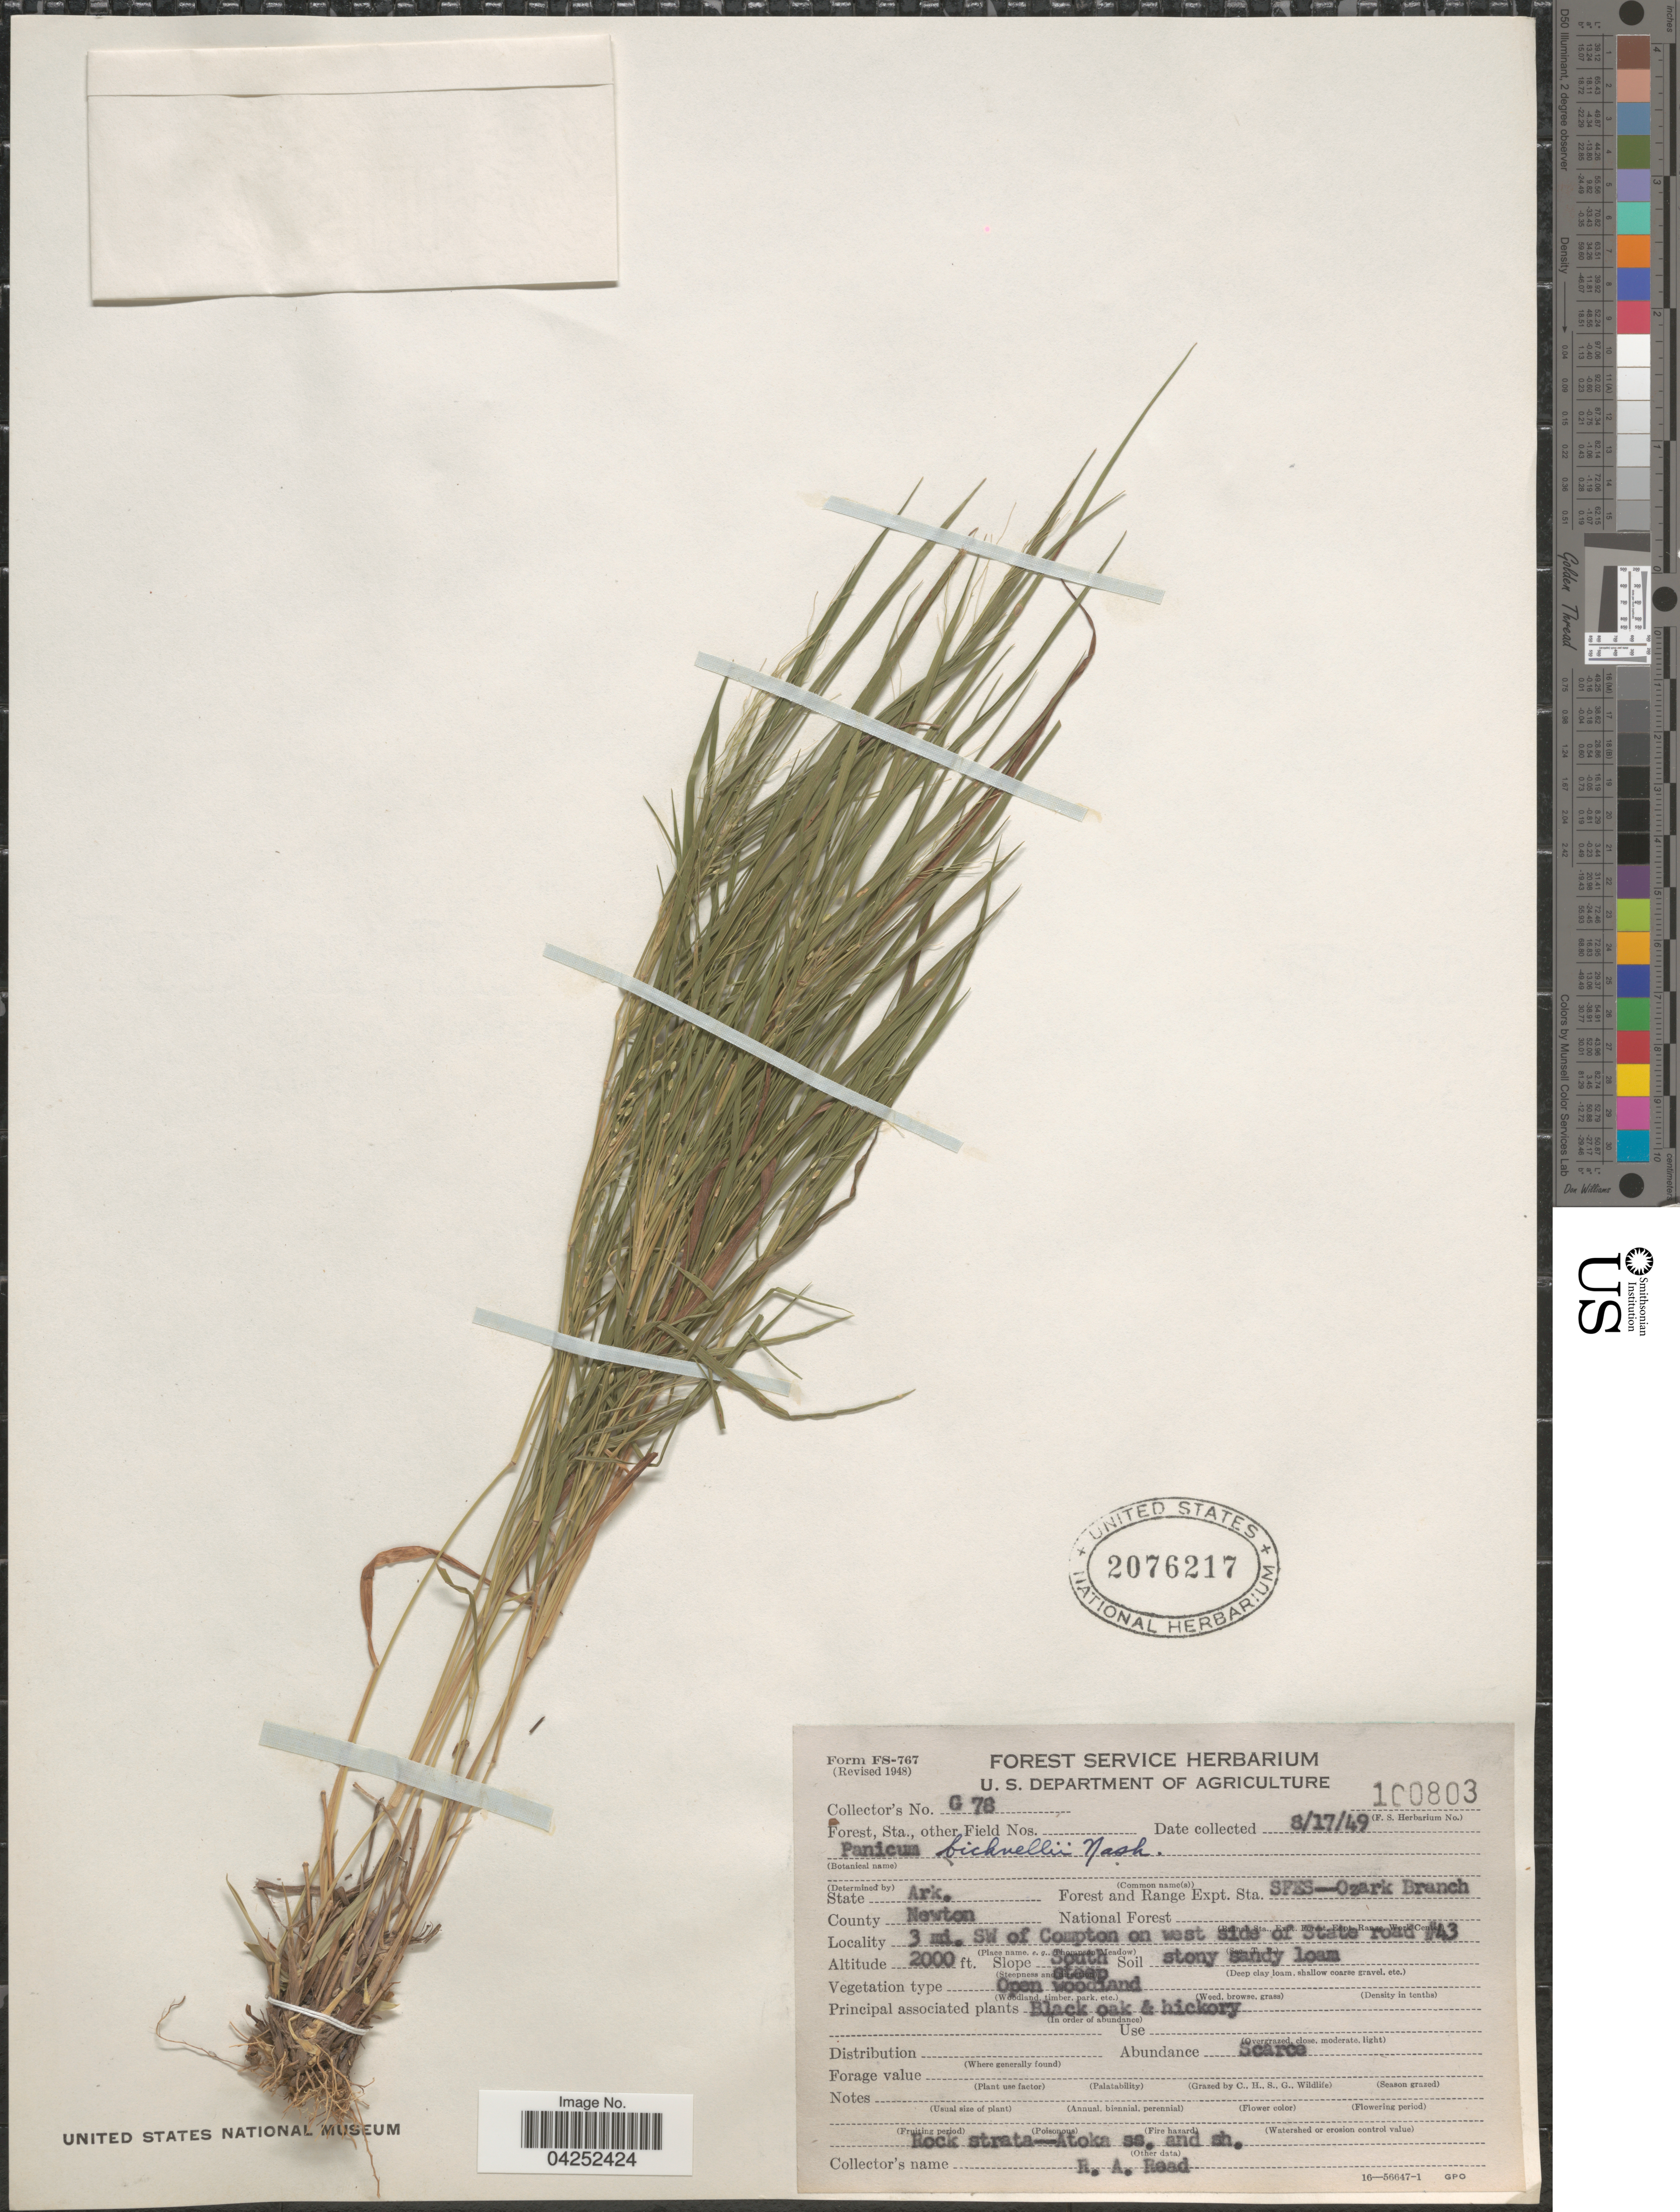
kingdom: Plantae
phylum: Tracheophyta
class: Liliopsida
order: Poales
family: Poaceae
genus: Dichanthelium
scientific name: Dichanthelium bicknellii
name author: (Nash) LeBlond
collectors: R. A. Read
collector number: G78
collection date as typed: Transcribed d/m/y: 17/8/49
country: United States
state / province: Arkansas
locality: Forest and Range Expt. Sta. SFES-Ozark Branch. County Newton. 3 mi. SW of Compton on west side of State road #43. Slope South.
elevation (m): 610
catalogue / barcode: US 2076217